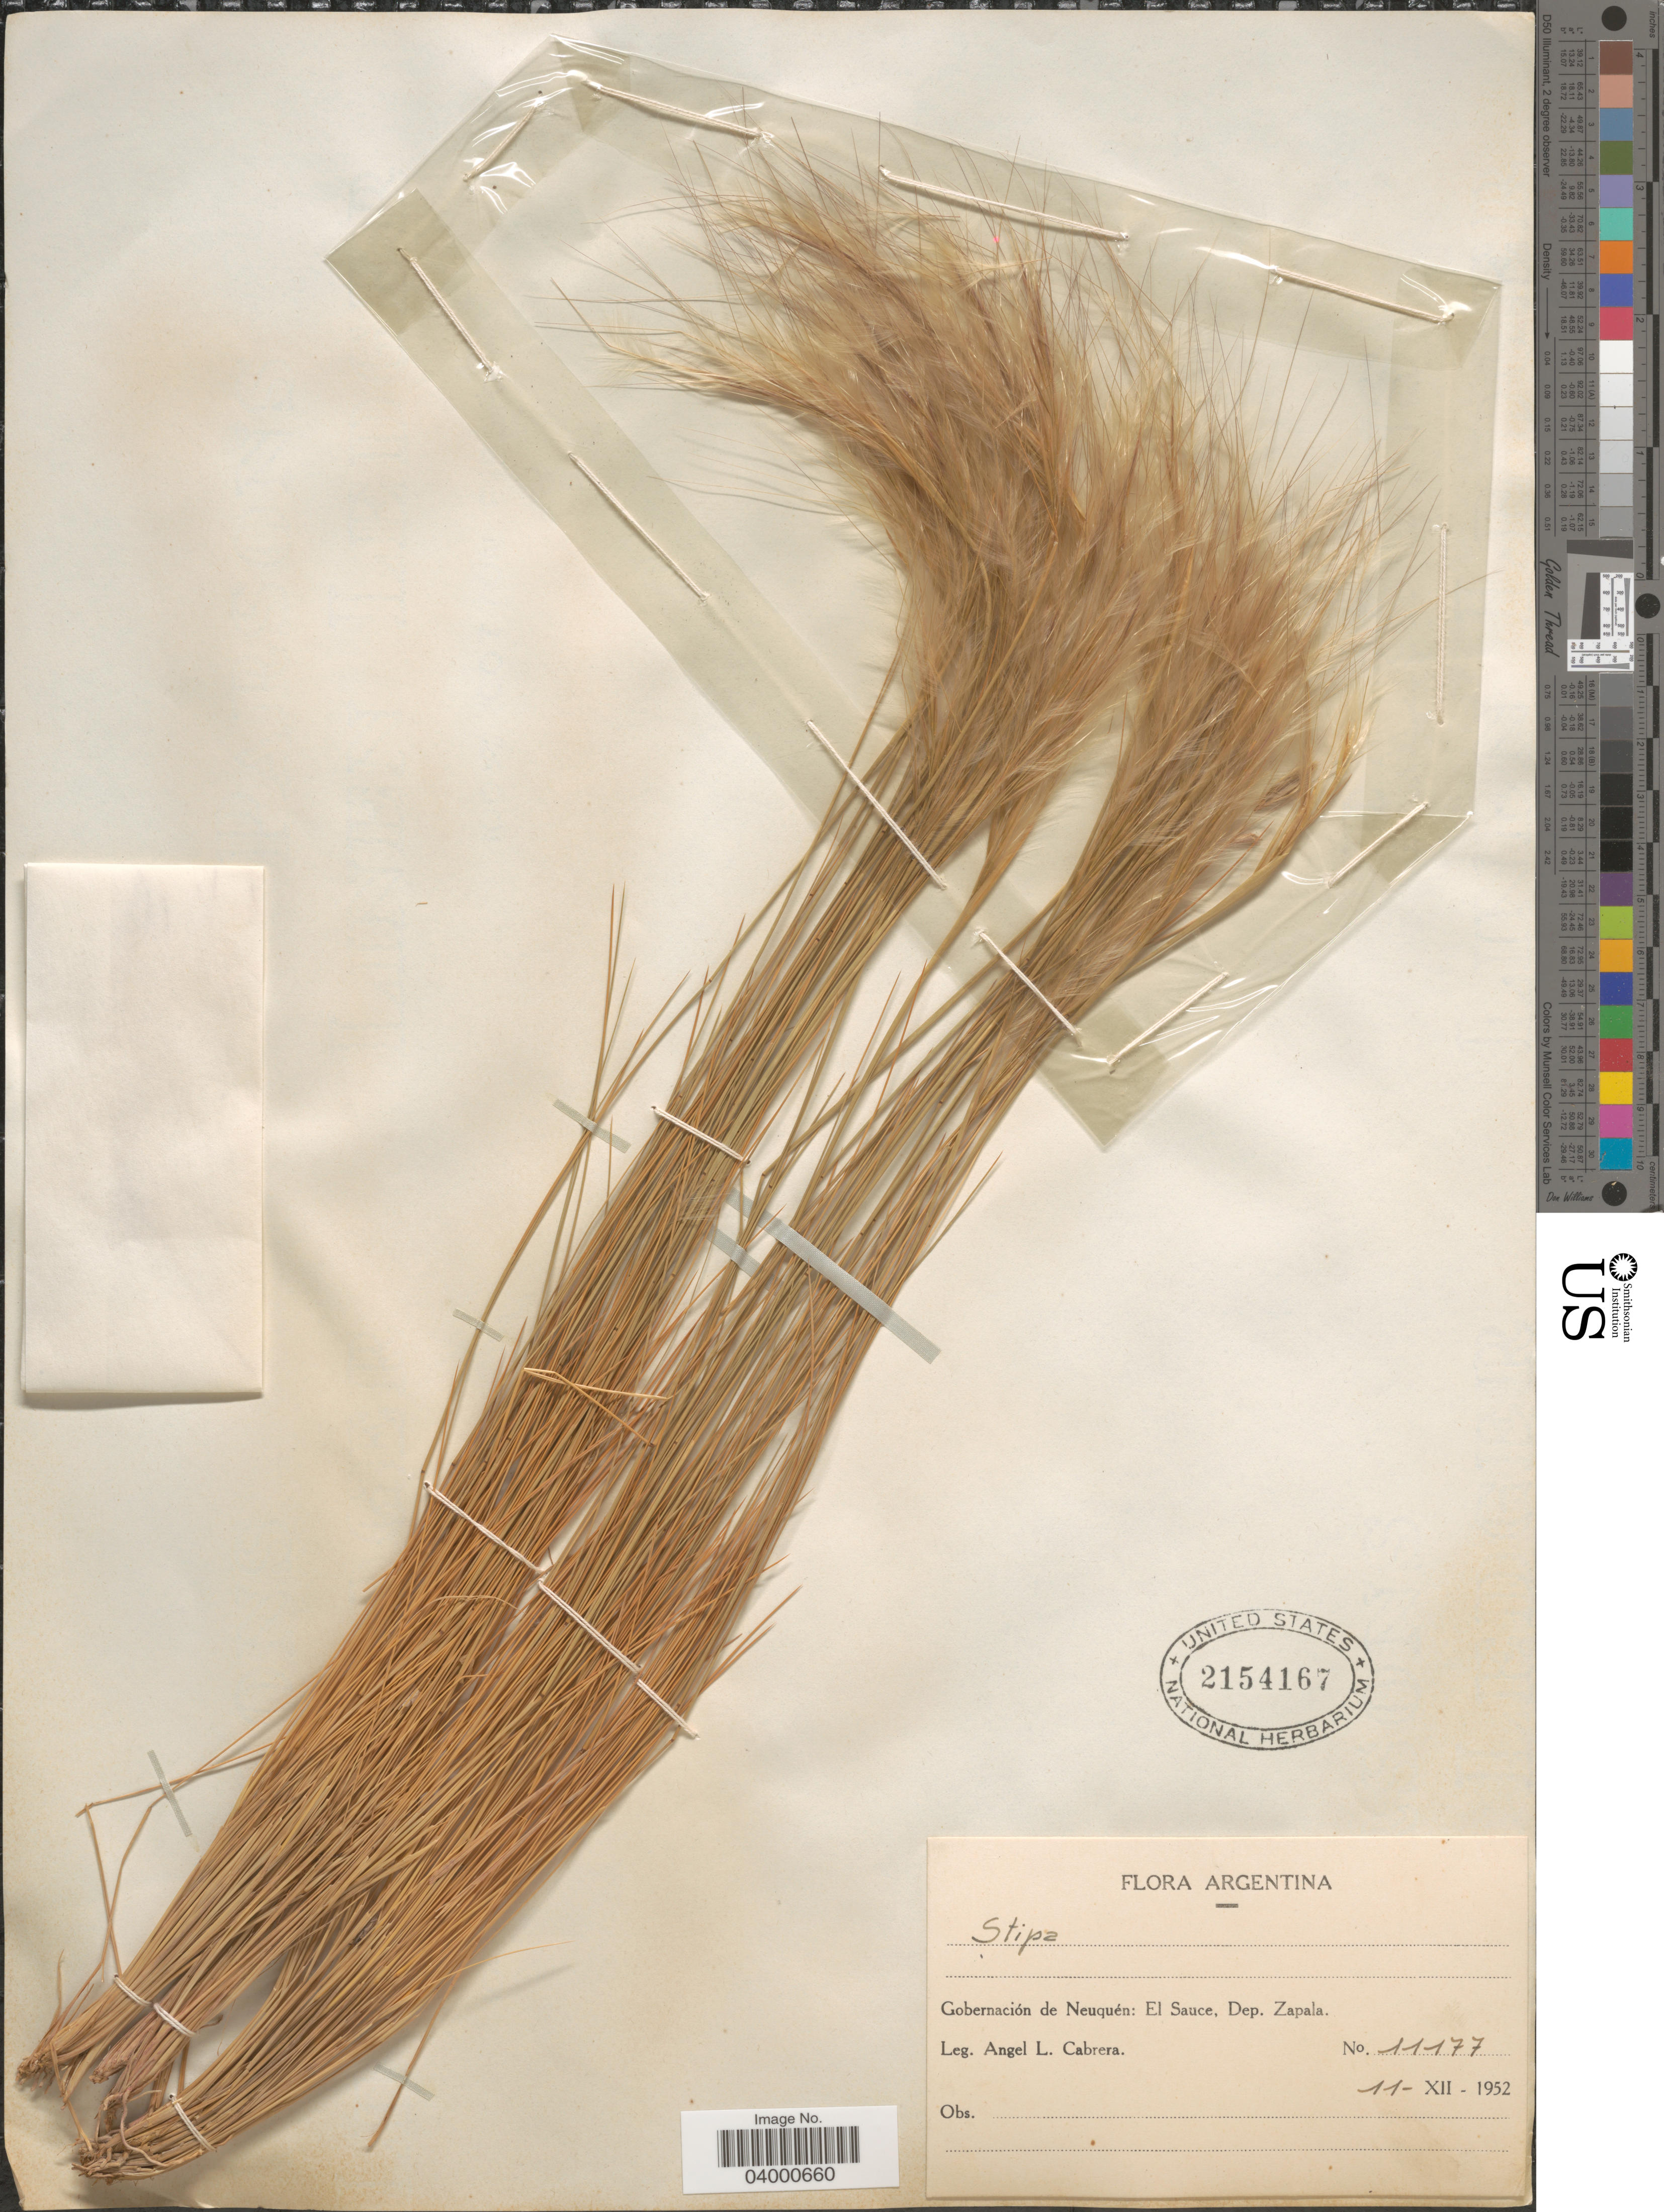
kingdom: Plantae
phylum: Tracheophyta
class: Liliopsida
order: Poales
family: Poaceae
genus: Pappostipa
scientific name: Pappostipa sp.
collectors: A. L. Cabrera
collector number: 11177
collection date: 1952-12-11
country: Argentina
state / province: Neuquen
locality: Gobernación de Neuquén: El Sauce, Dep. Zapala.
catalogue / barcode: US 2154167